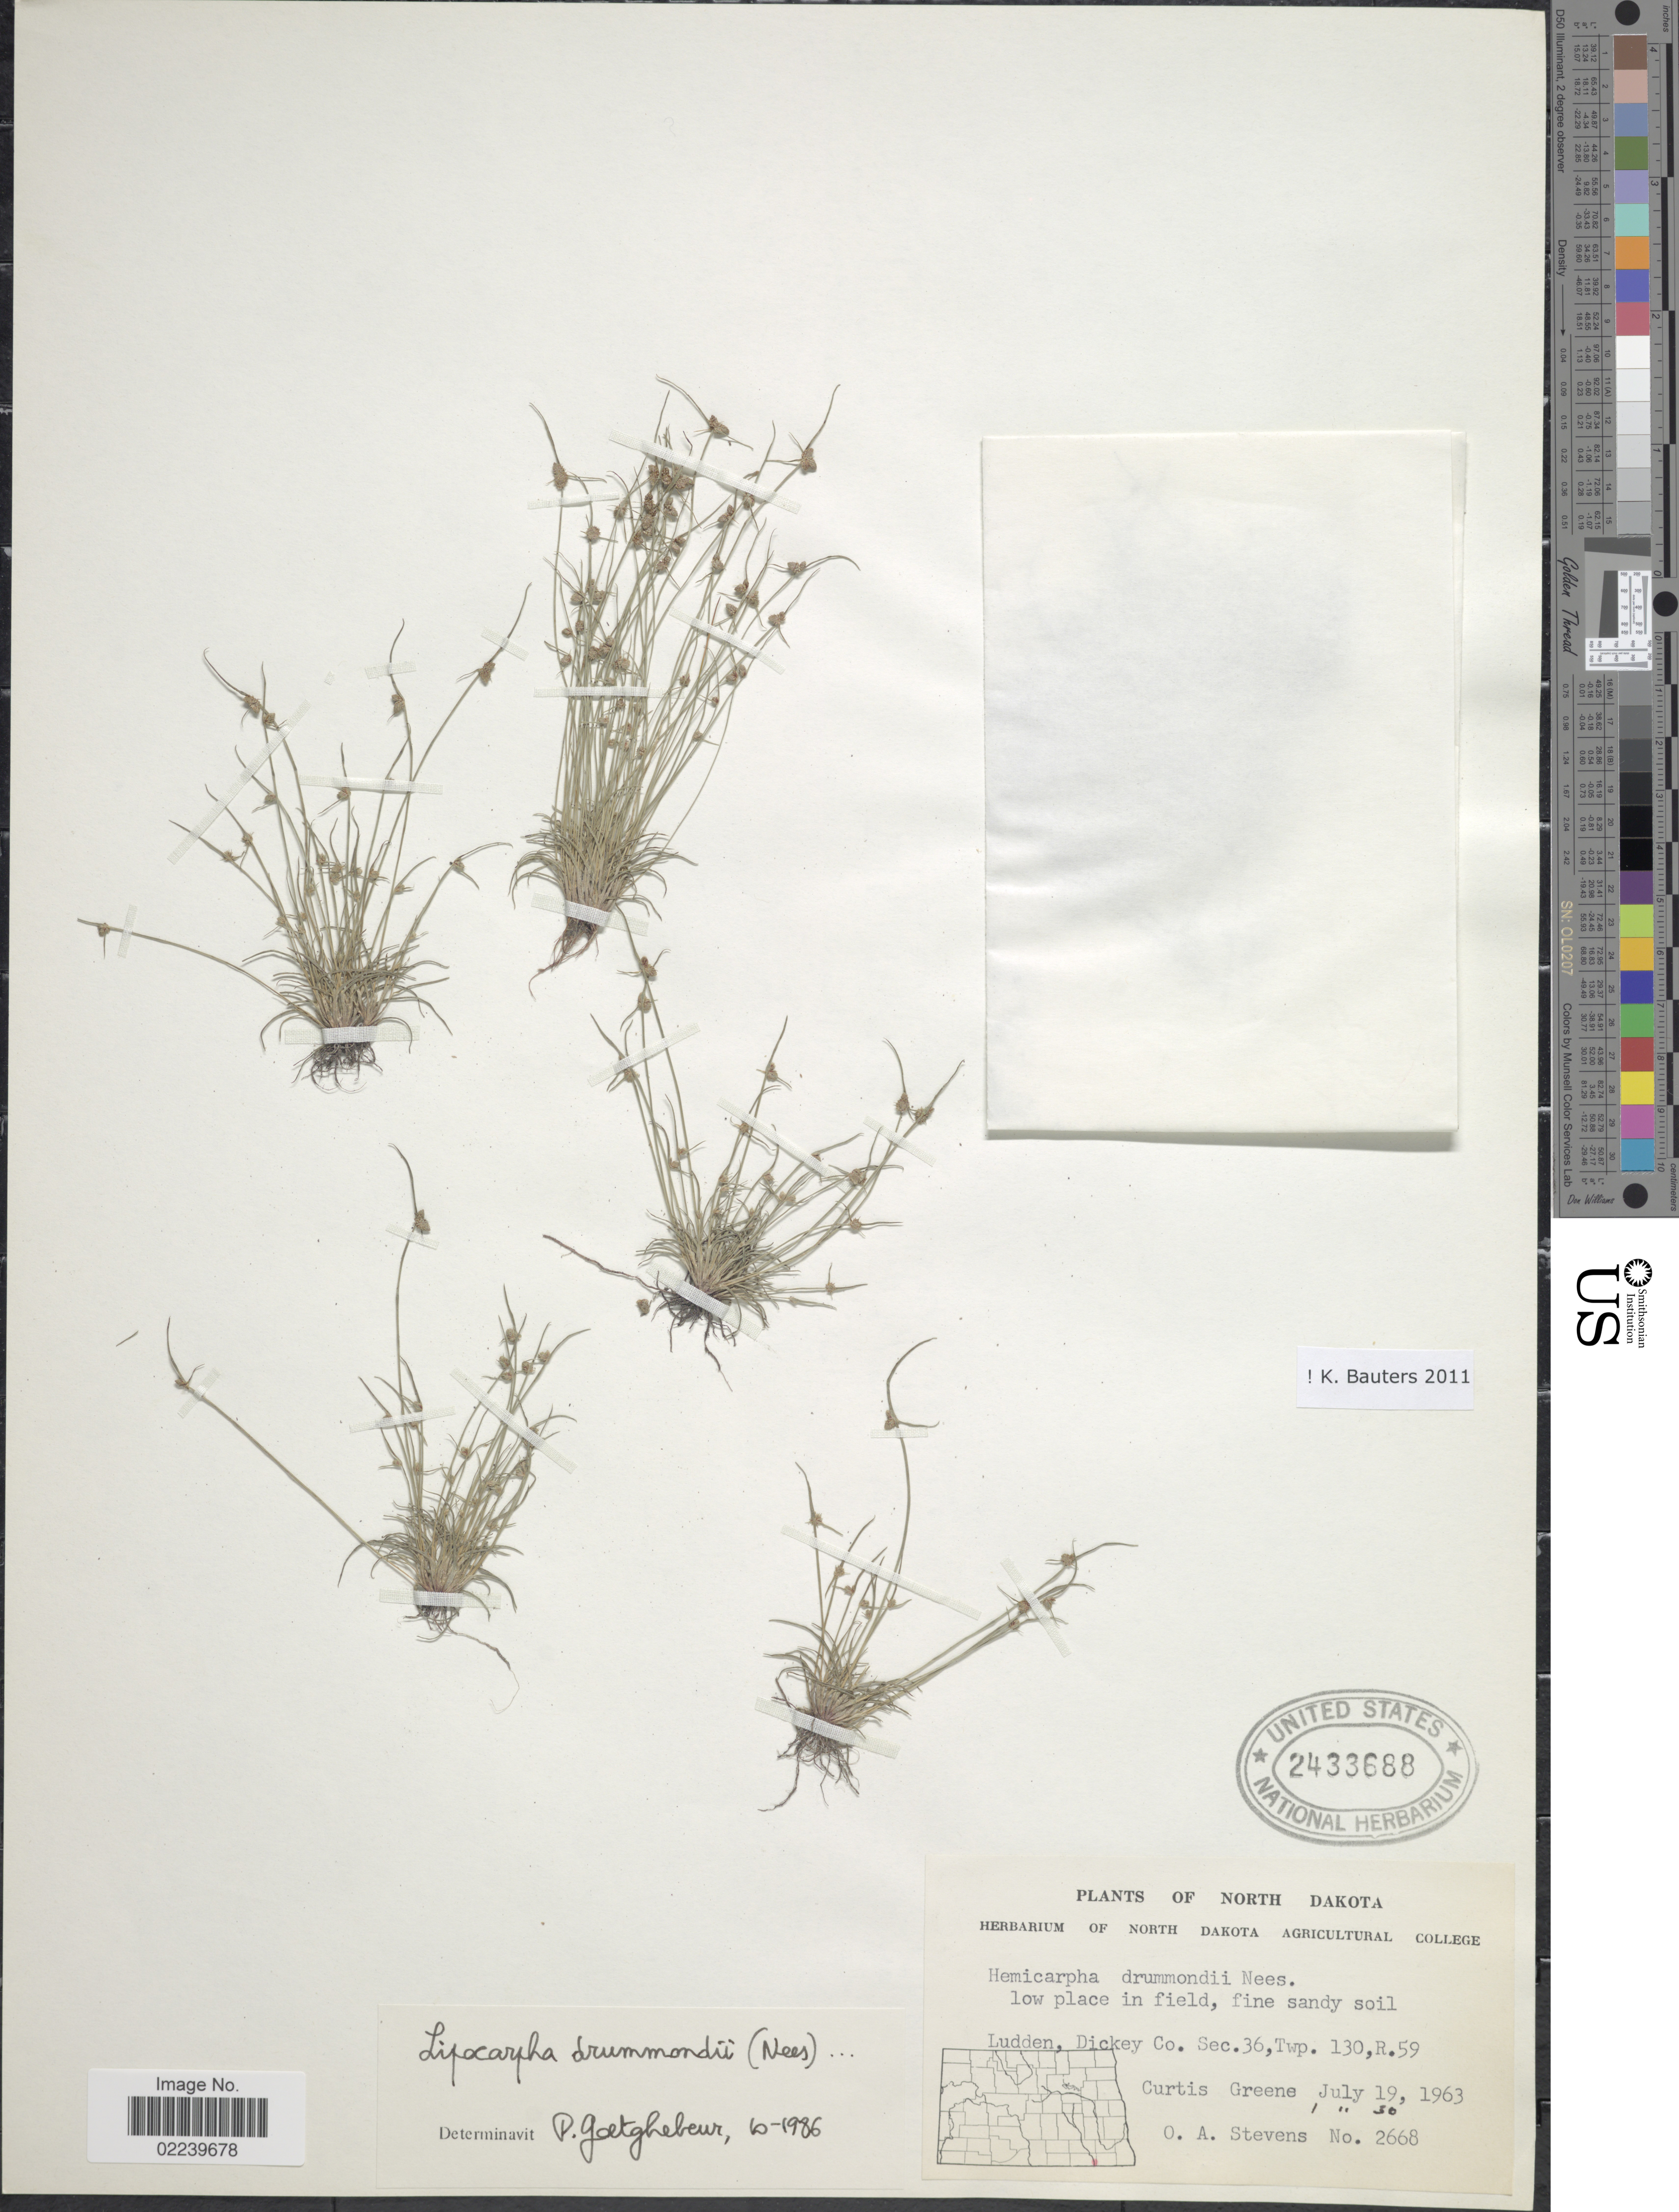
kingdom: Plantae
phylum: Tracheophyta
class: Liliopsida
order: Poales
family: Cyperaceae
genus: Cyperus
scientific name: Cyperus hemidrummondii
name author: Goetgh.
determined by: Strong, M. T., (US), Smithsonian Institution - National Museum of Natural History (UNITED STATES)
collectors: O. A. Stevens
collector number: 2668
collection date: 1963-07-19/1963-07-30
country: United States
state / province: North Dakota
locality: Ludden, Dickey Co. Sec. 36, TWP. 130,R.59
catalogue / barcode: US 2433688